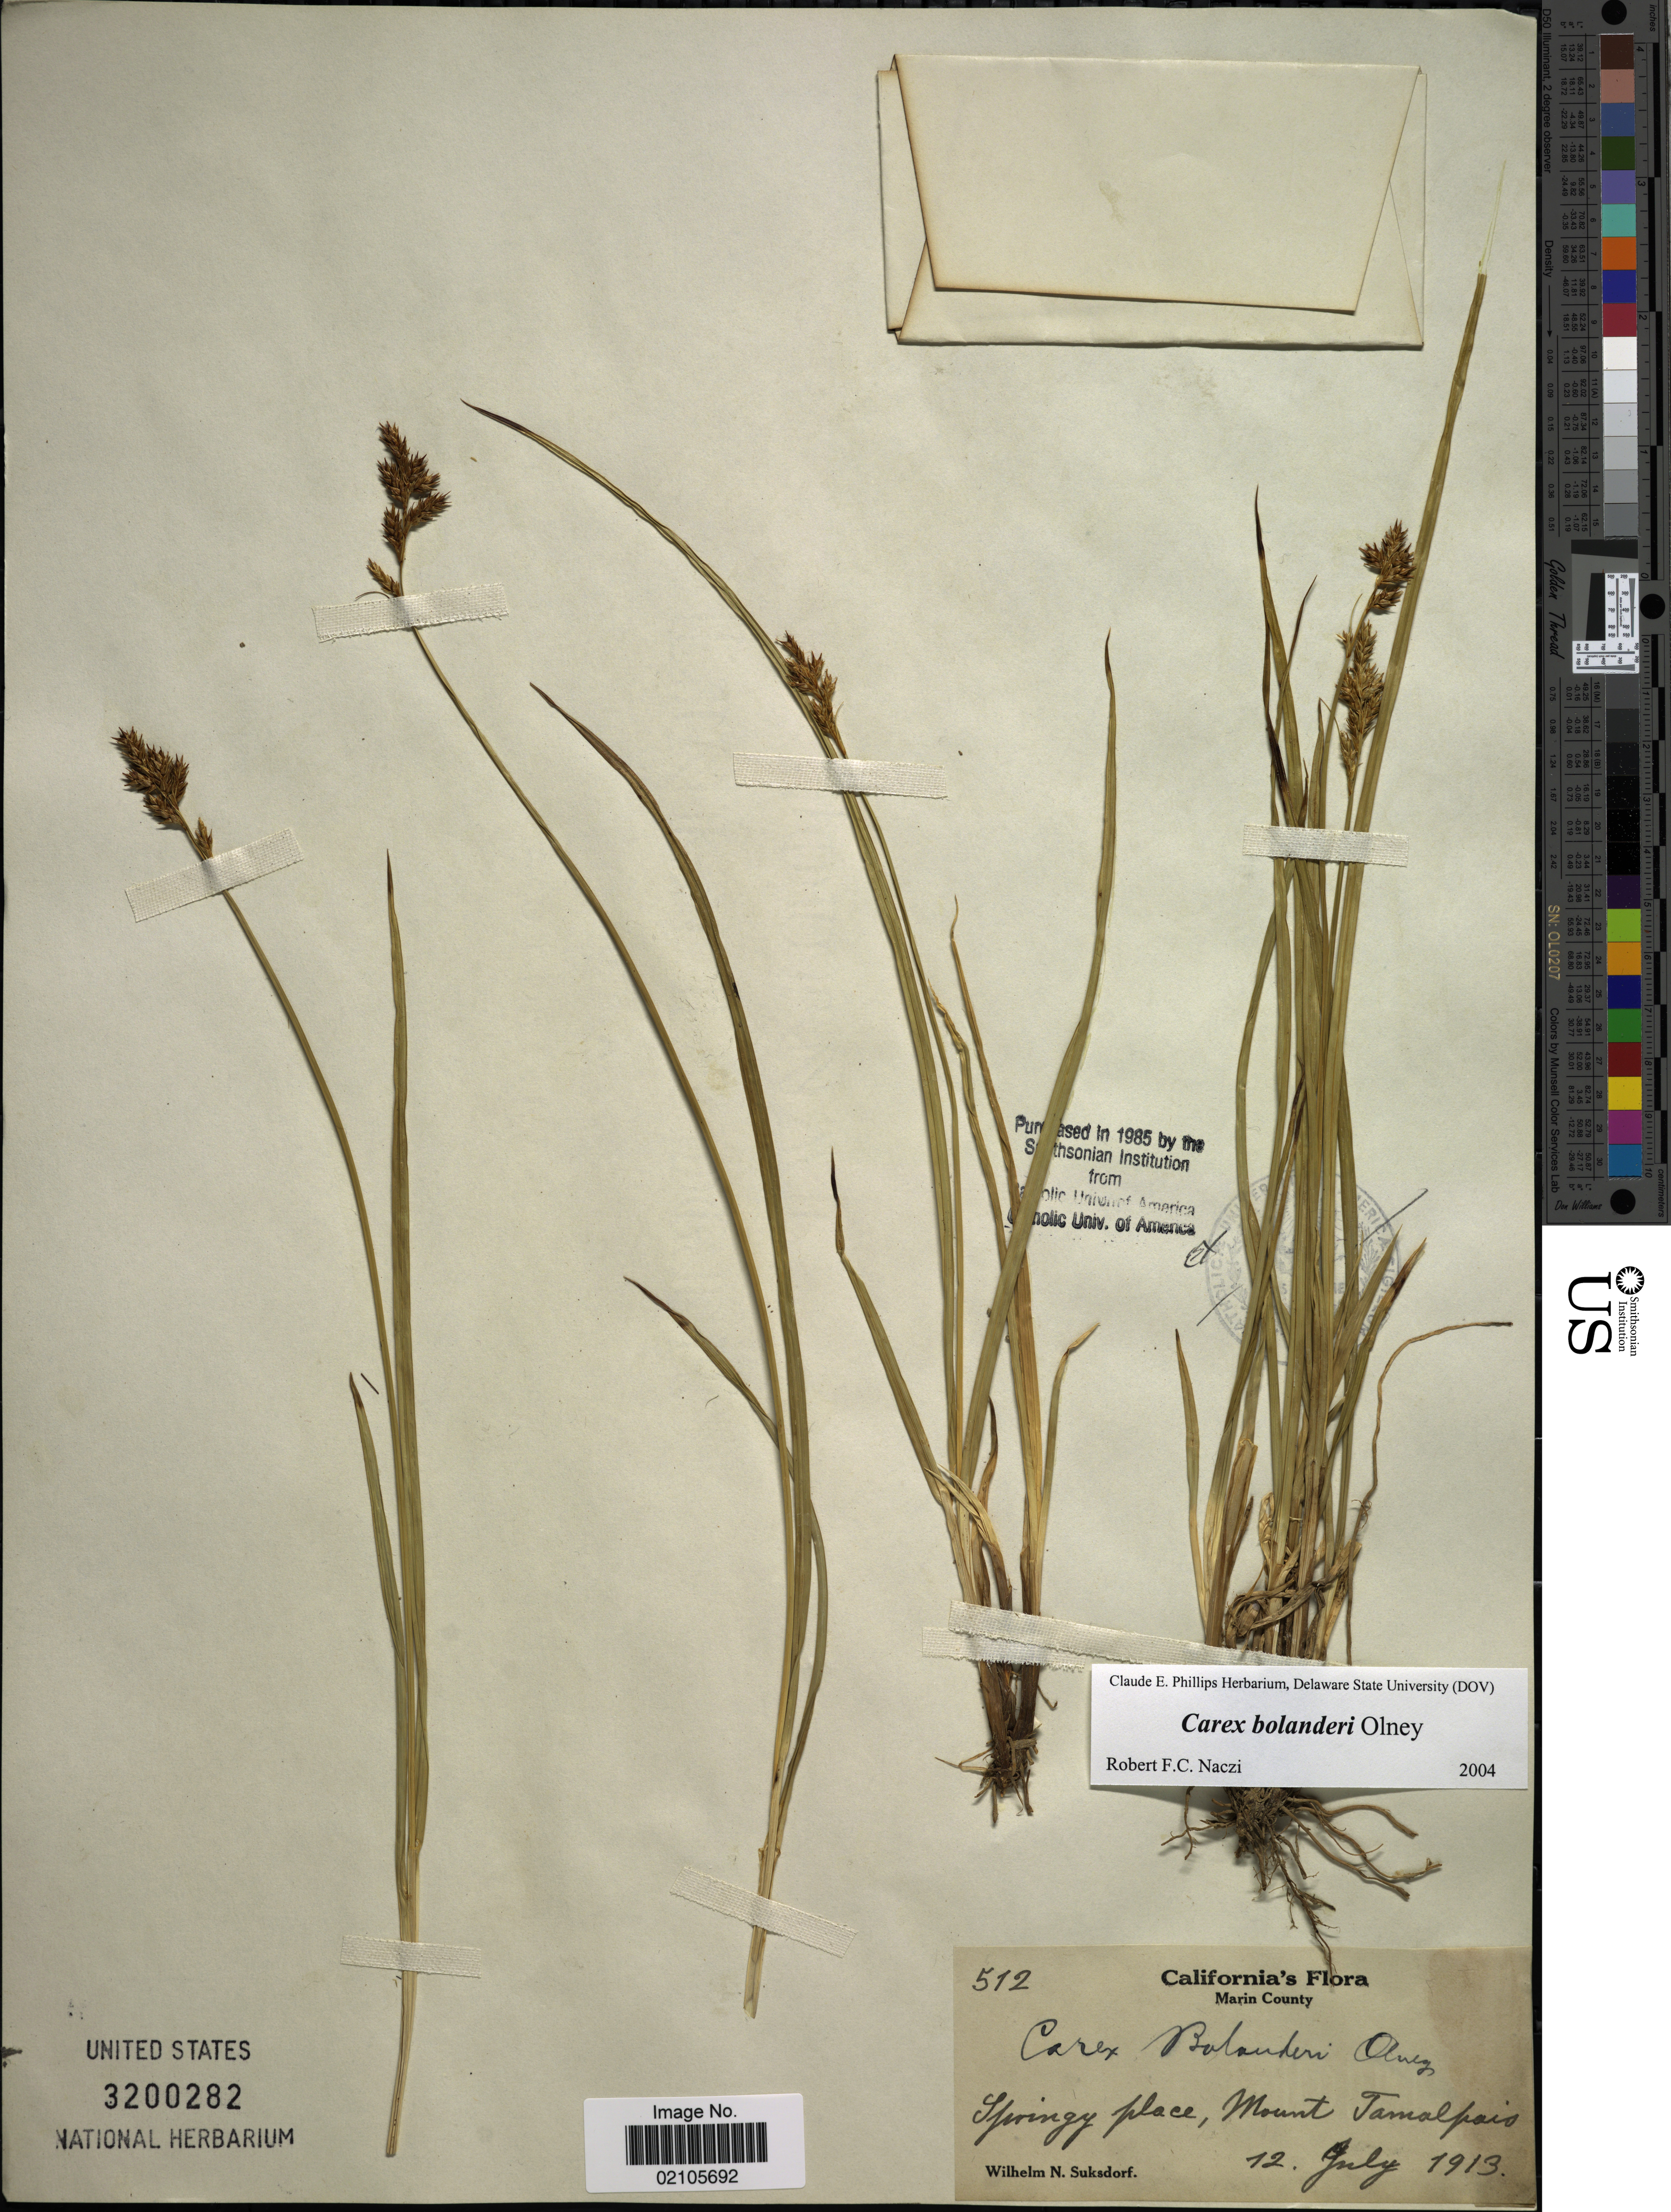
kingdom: Plantae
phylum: Tracheophyta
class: Liliopsida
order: Poales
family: Cyperaceae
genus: Carex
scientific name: Carex bolanderi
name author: Olney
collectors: W. N. Suksdorf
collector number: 512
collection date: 1913-07-12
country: United States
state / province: California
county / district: Marin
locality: Marin County, Springy place, Mount Tamalpais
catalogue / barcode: US 3200282